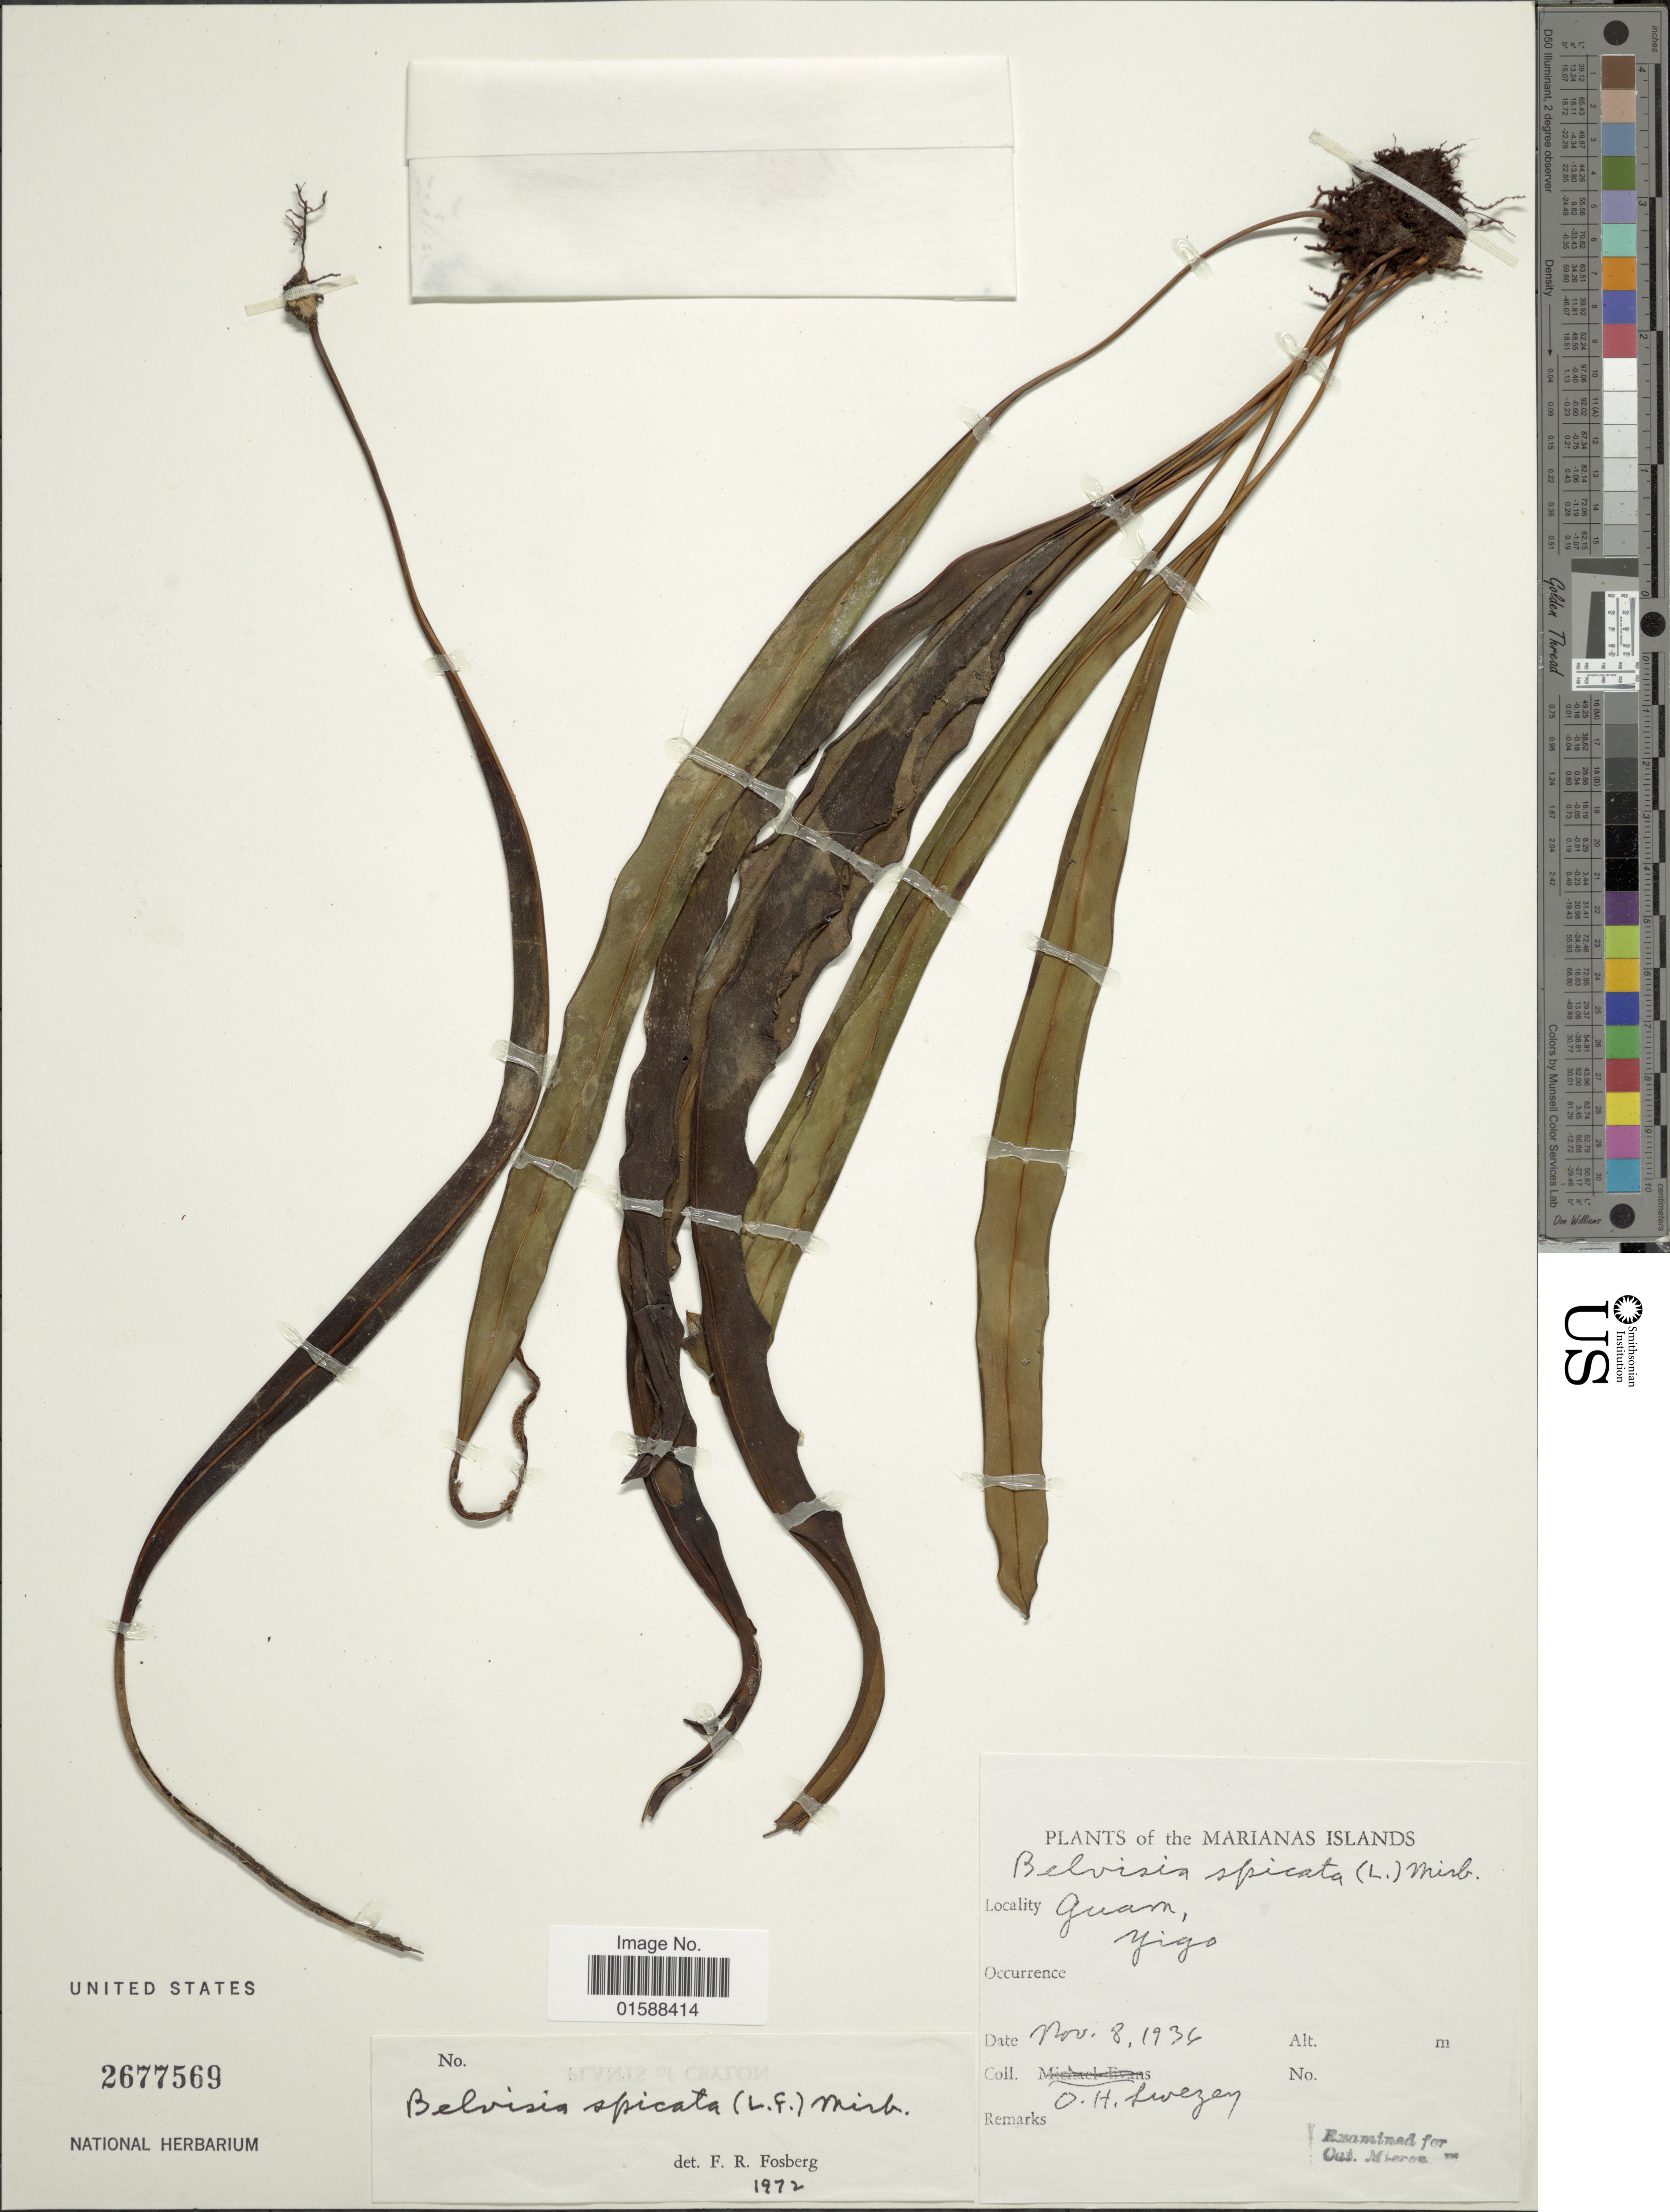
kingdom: Plantae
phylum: Tracheophyta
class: Polypodiopsida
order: Polypodiales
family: Polypodiaceae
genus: Lepisorus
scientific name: Lepisorus spicatus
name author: (L. f.) Li S. Wang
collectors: O. H. Swezey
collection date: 1934-11-08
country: Guam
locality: Marianas Islands. Yigo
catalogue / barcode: US 2677569